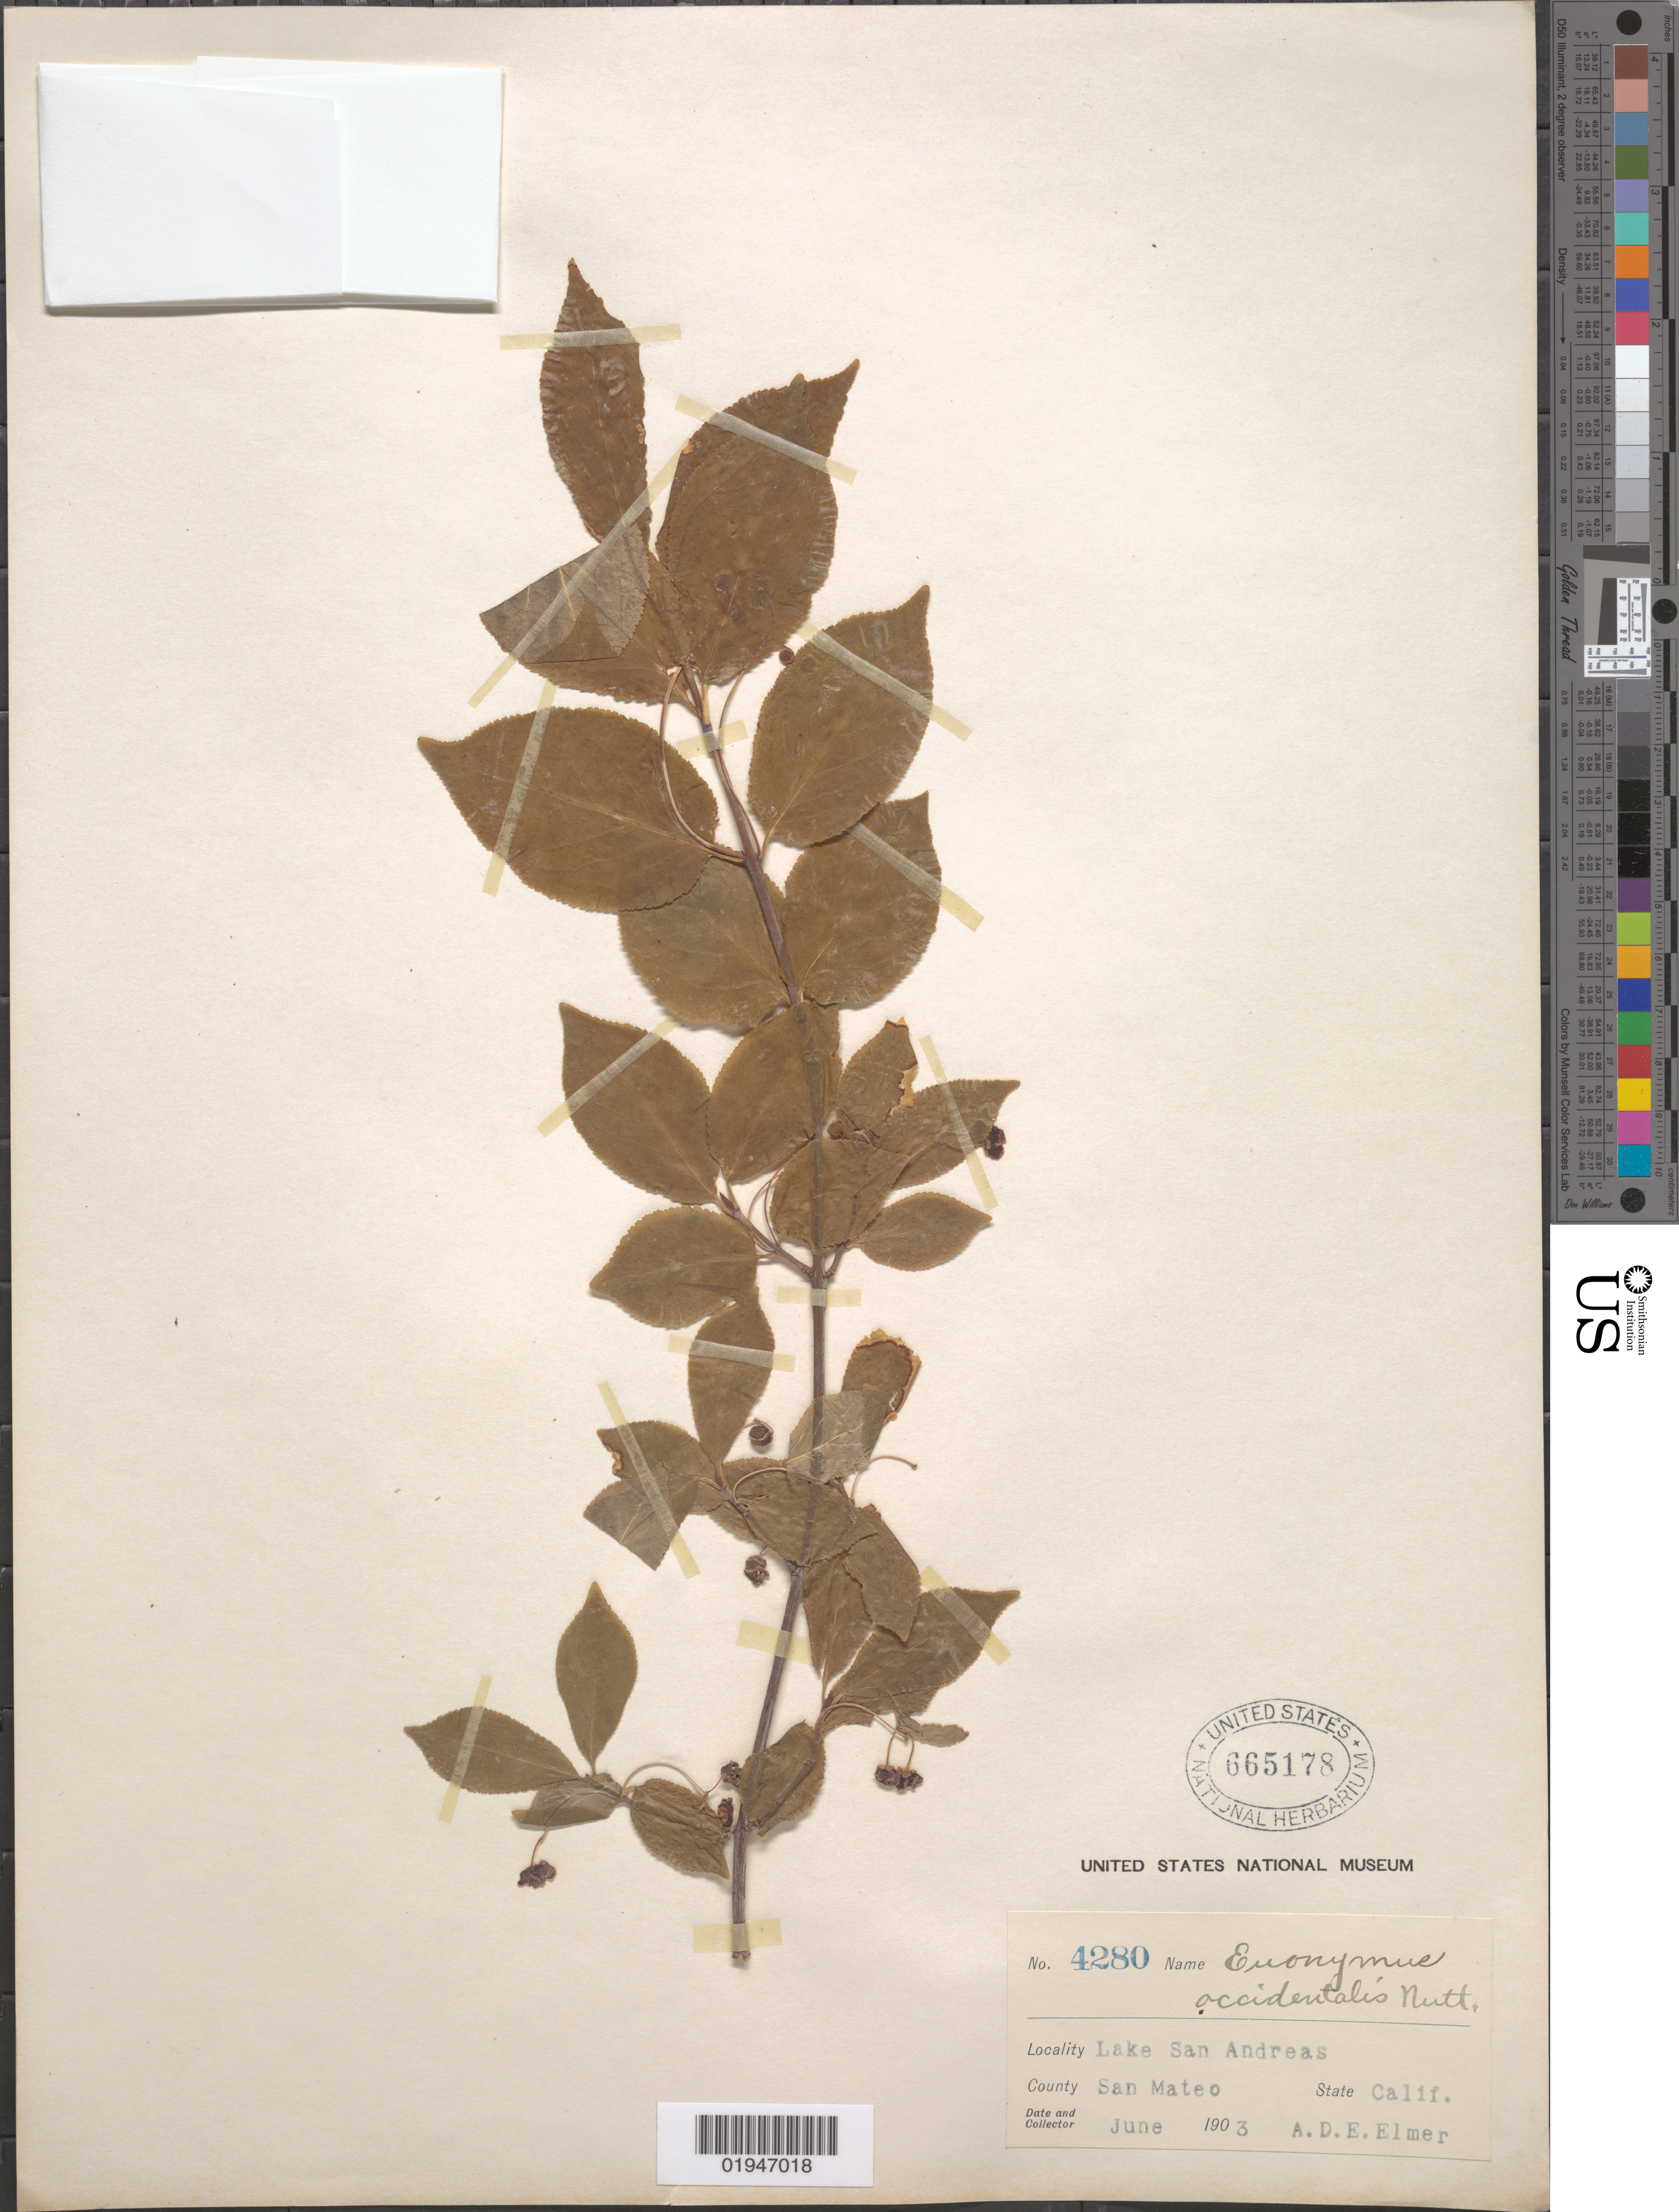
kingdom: Plantae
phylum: Tracheophyta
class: Magnoliopsida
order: Celastrales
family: Celastraceae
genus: Euonymus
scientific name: Euonymus occidentalis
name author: Nutt. ex Torr.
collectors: A. D. E. Elmer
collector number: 4280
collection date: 1903-06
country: United States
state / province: California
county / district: San Mateo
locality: Lake San Andreas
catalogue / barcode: US 665178